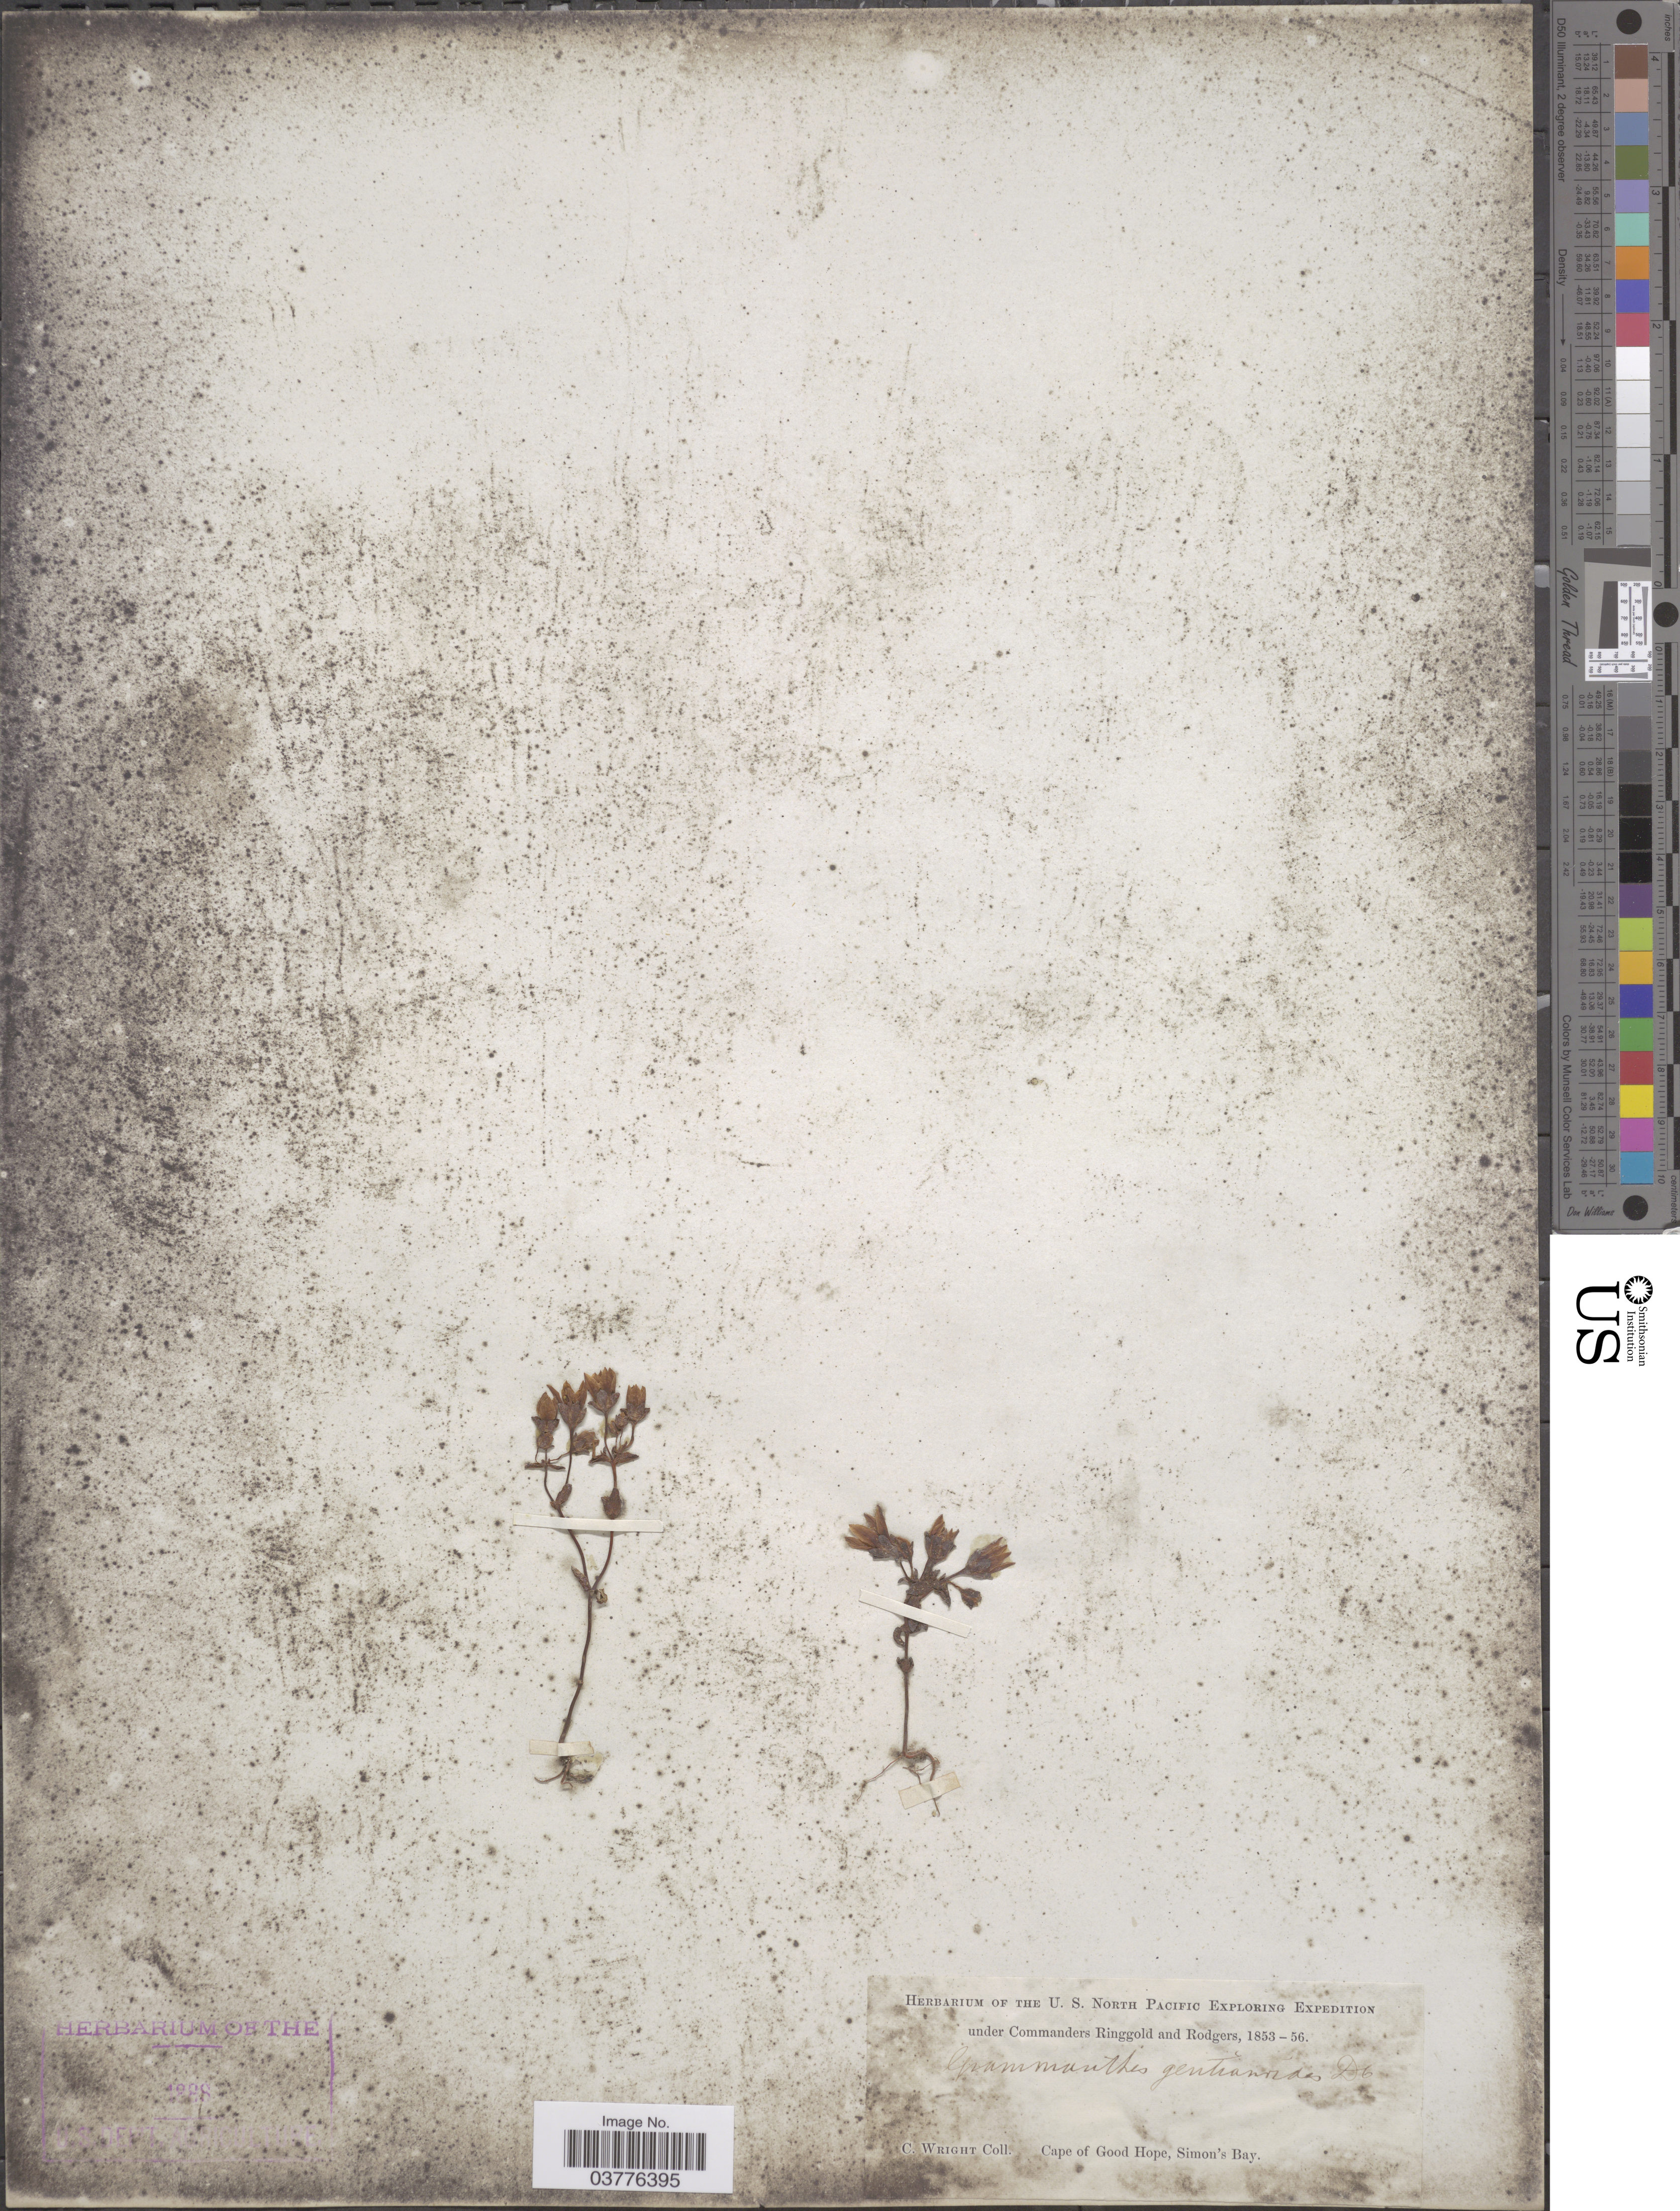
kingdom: Plantae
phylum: Tracheophyta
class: Magnoliopsida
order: Saxifragales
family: Crassulaceae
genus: Crassula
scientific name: Crassula dichotoma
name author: L.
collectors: C. Wright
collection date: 1853/1856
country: South Africa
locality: Cape of Good Hope, Simon's Bay.